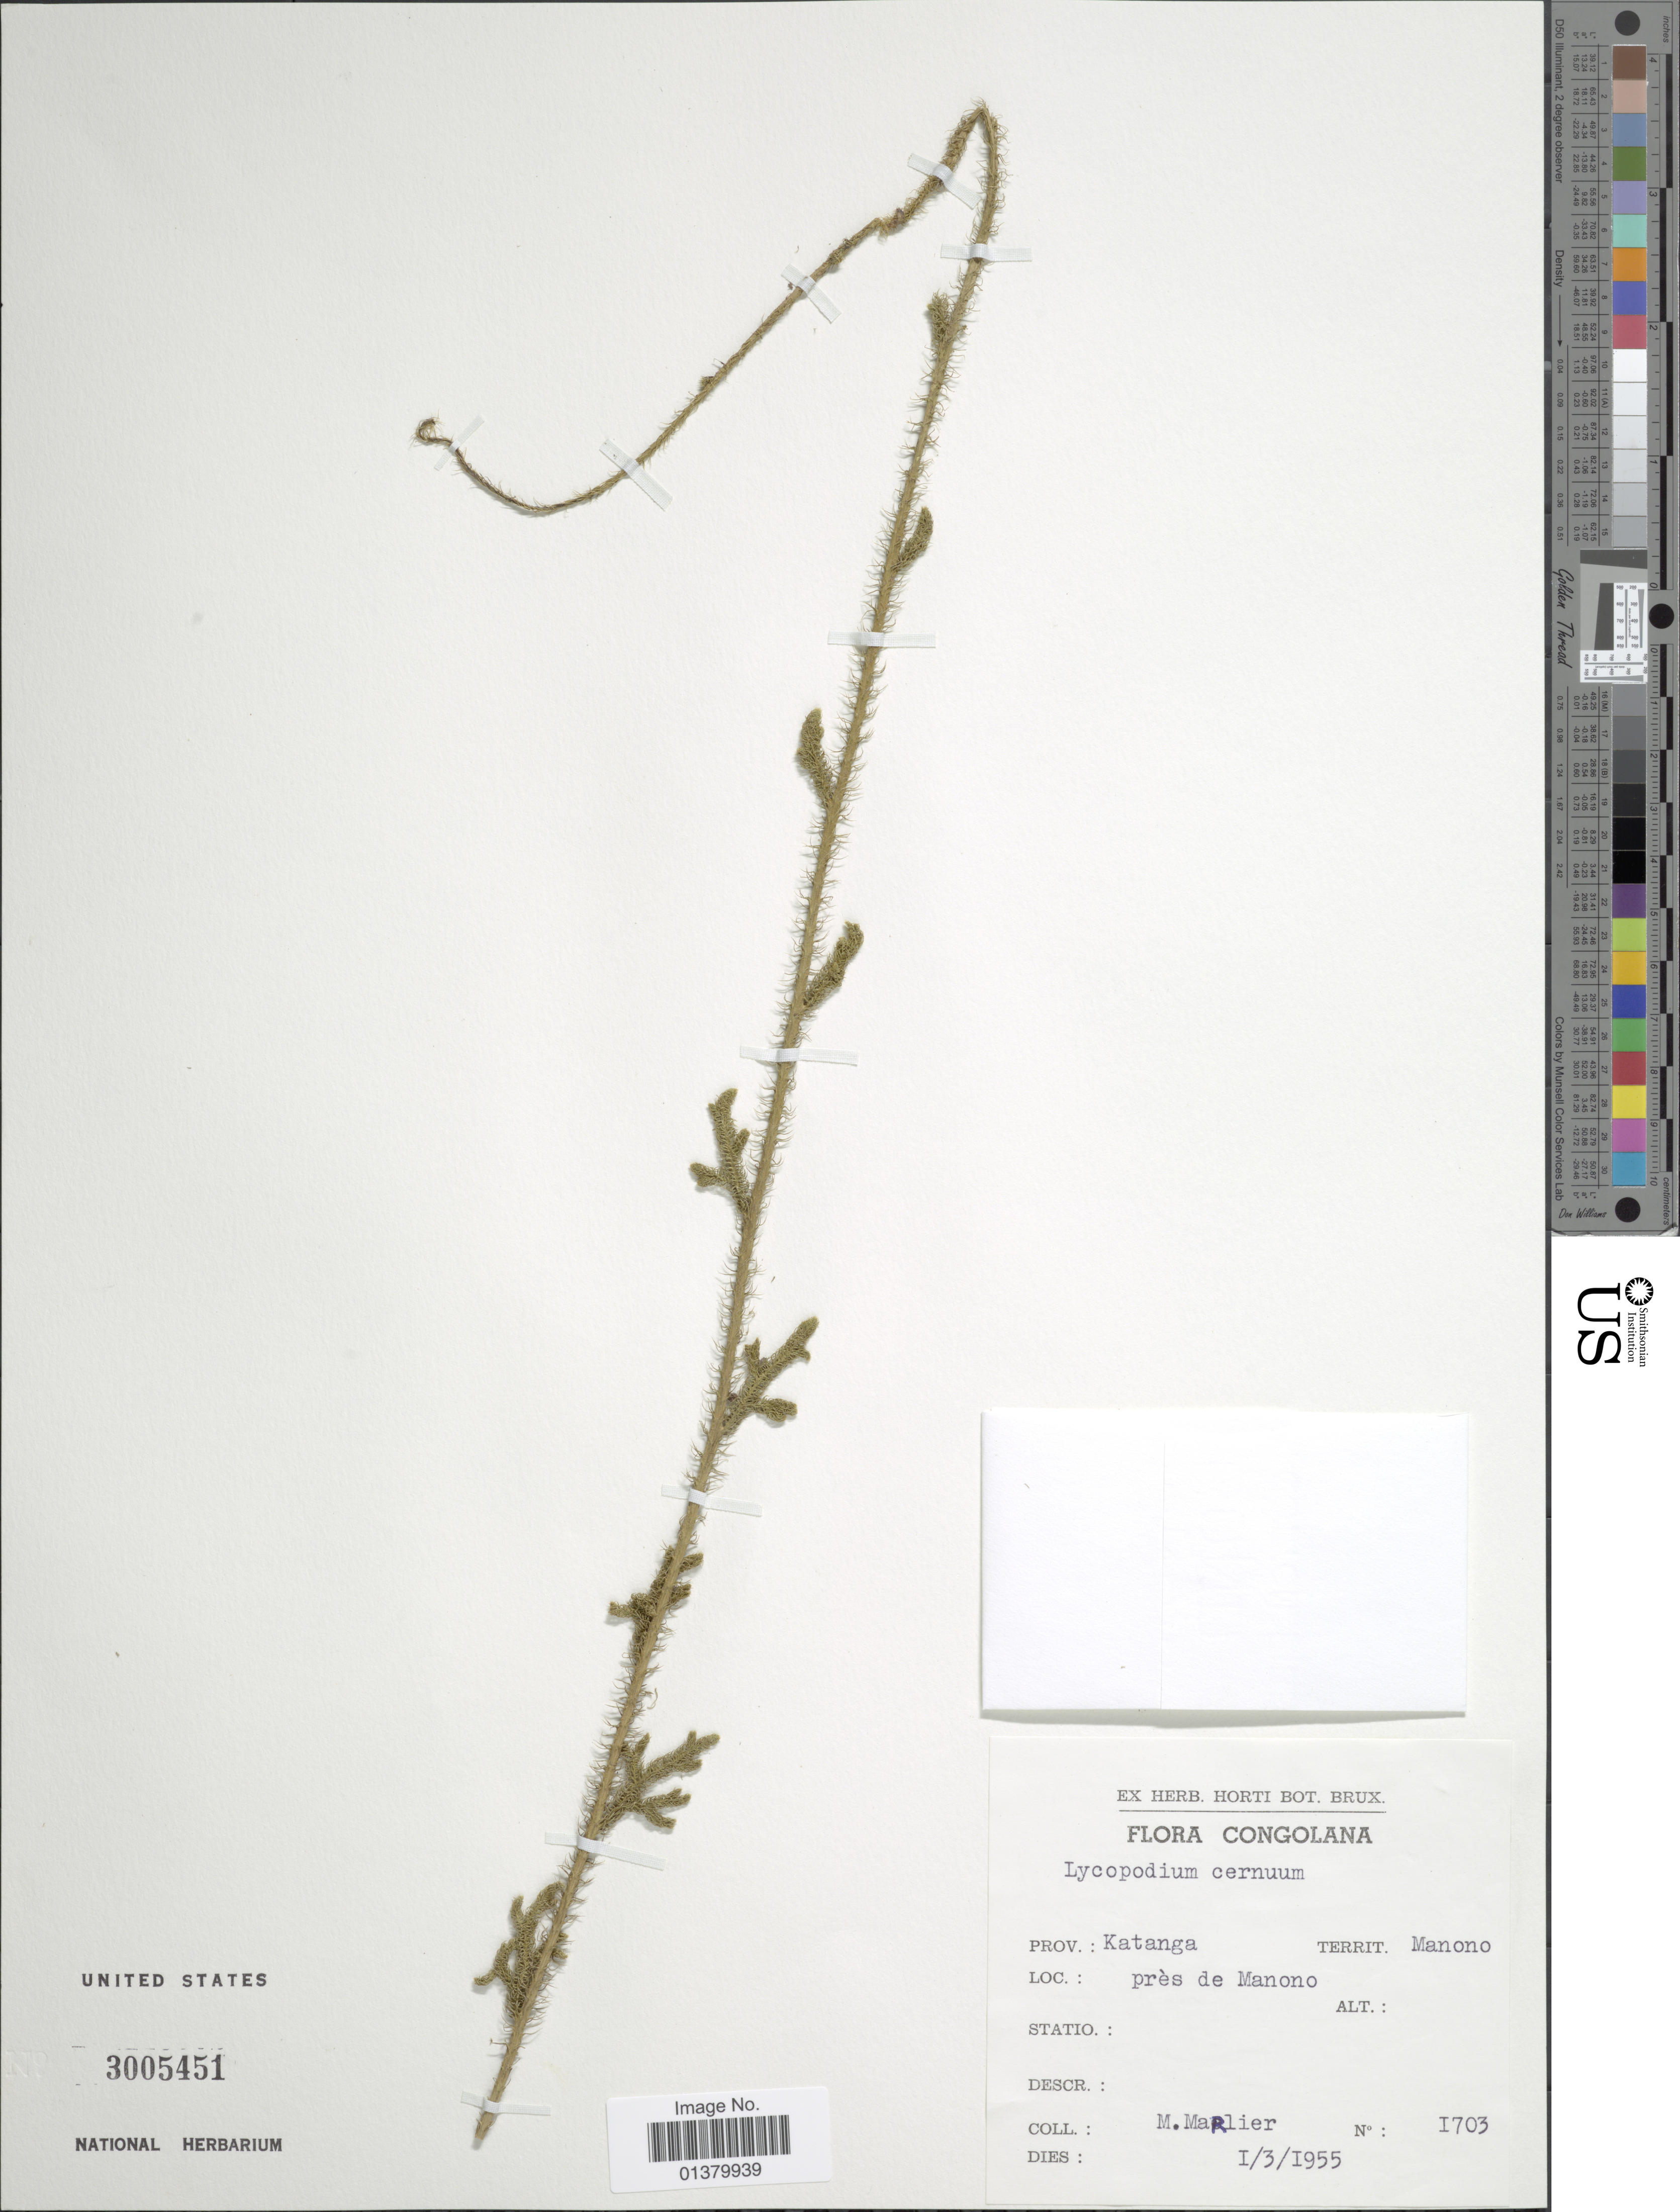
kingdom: Plantae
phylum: Tracheophyta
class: Lycopodiopsida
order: Lycopodiales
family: Lycopodiaceae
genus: Palhinhaea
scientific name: Palhinhaea cernua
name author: (L.) Vasc. & Franco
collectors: M. Marlier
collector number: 1703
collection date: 1955-03-01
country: Congo, Democratic Republic of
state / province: Tanganyika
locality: Territ. manono, près de Manono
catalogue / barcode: US 3005451